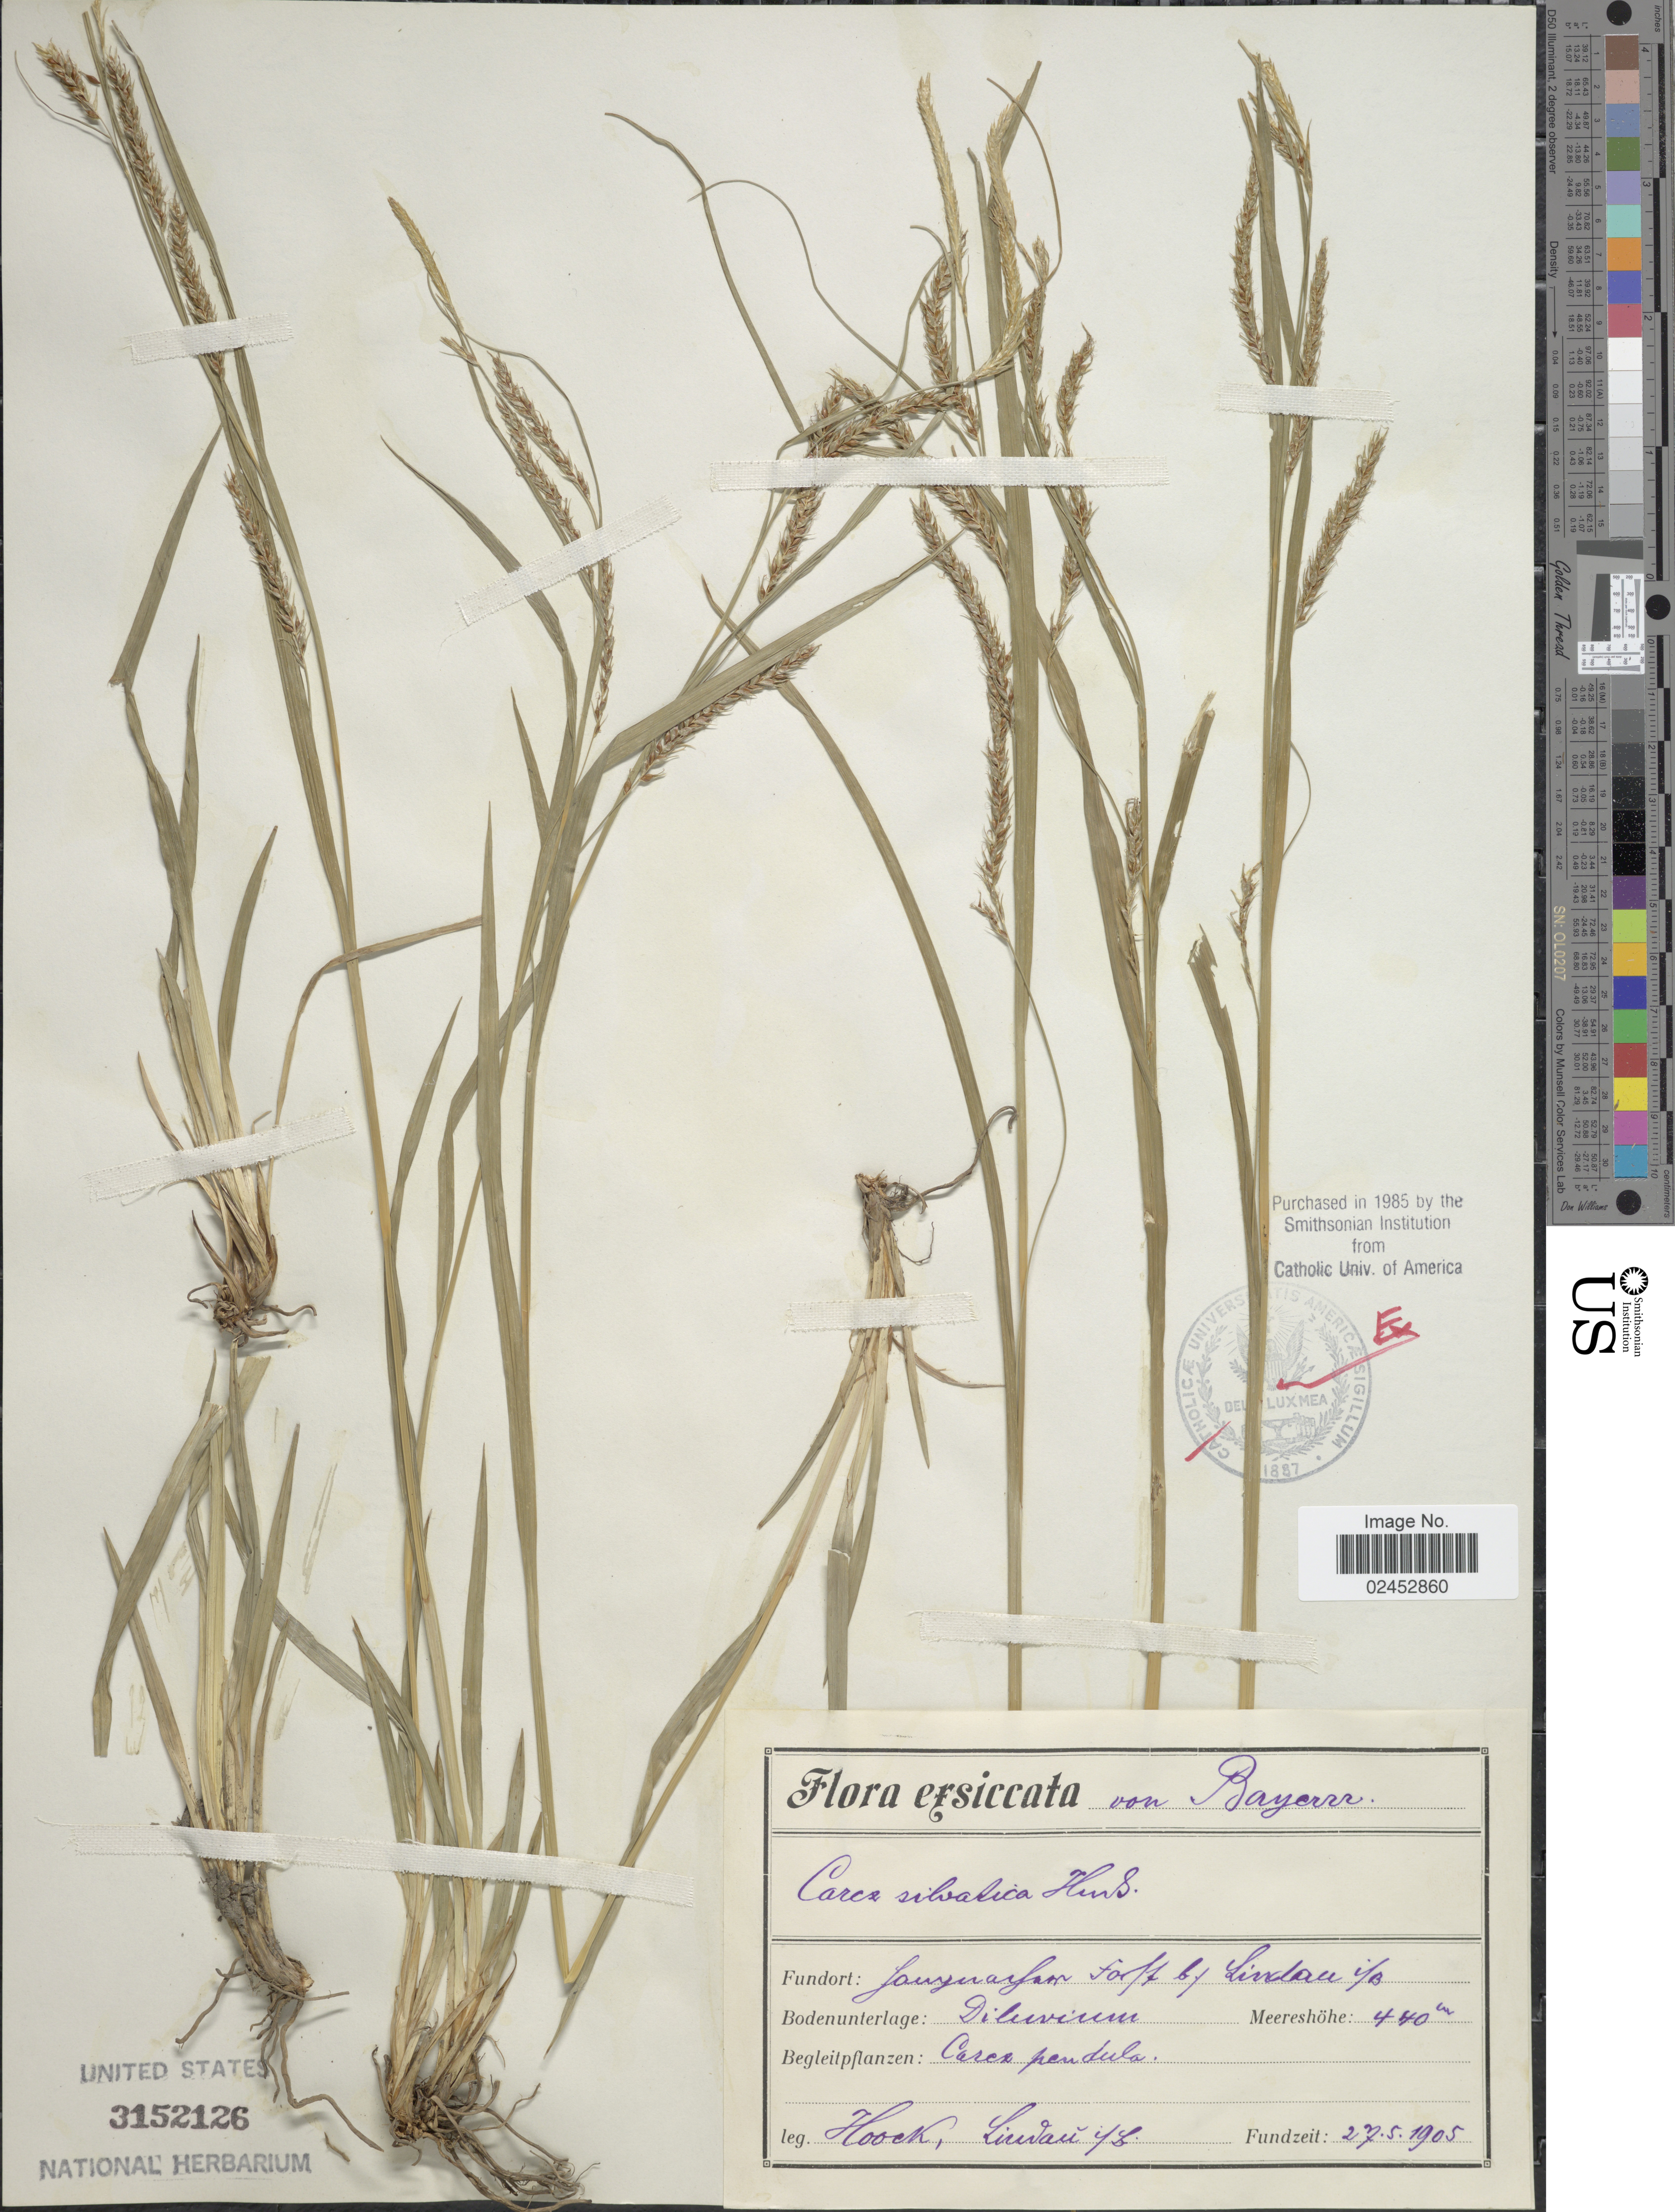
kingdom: Plantae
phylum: Tracheophyta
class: Liliopsida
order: Poales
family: Cyperaceae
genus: Carex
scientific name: Carex sylvatica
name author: Huds.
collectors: -. Hoock & Lindan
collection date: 1905-05-27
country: Germany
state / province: Bayern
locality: Bayern, Fundort Jauzeraifan forft by Lindan JB. [interpreted]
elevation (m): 440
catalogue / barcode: US 3152126